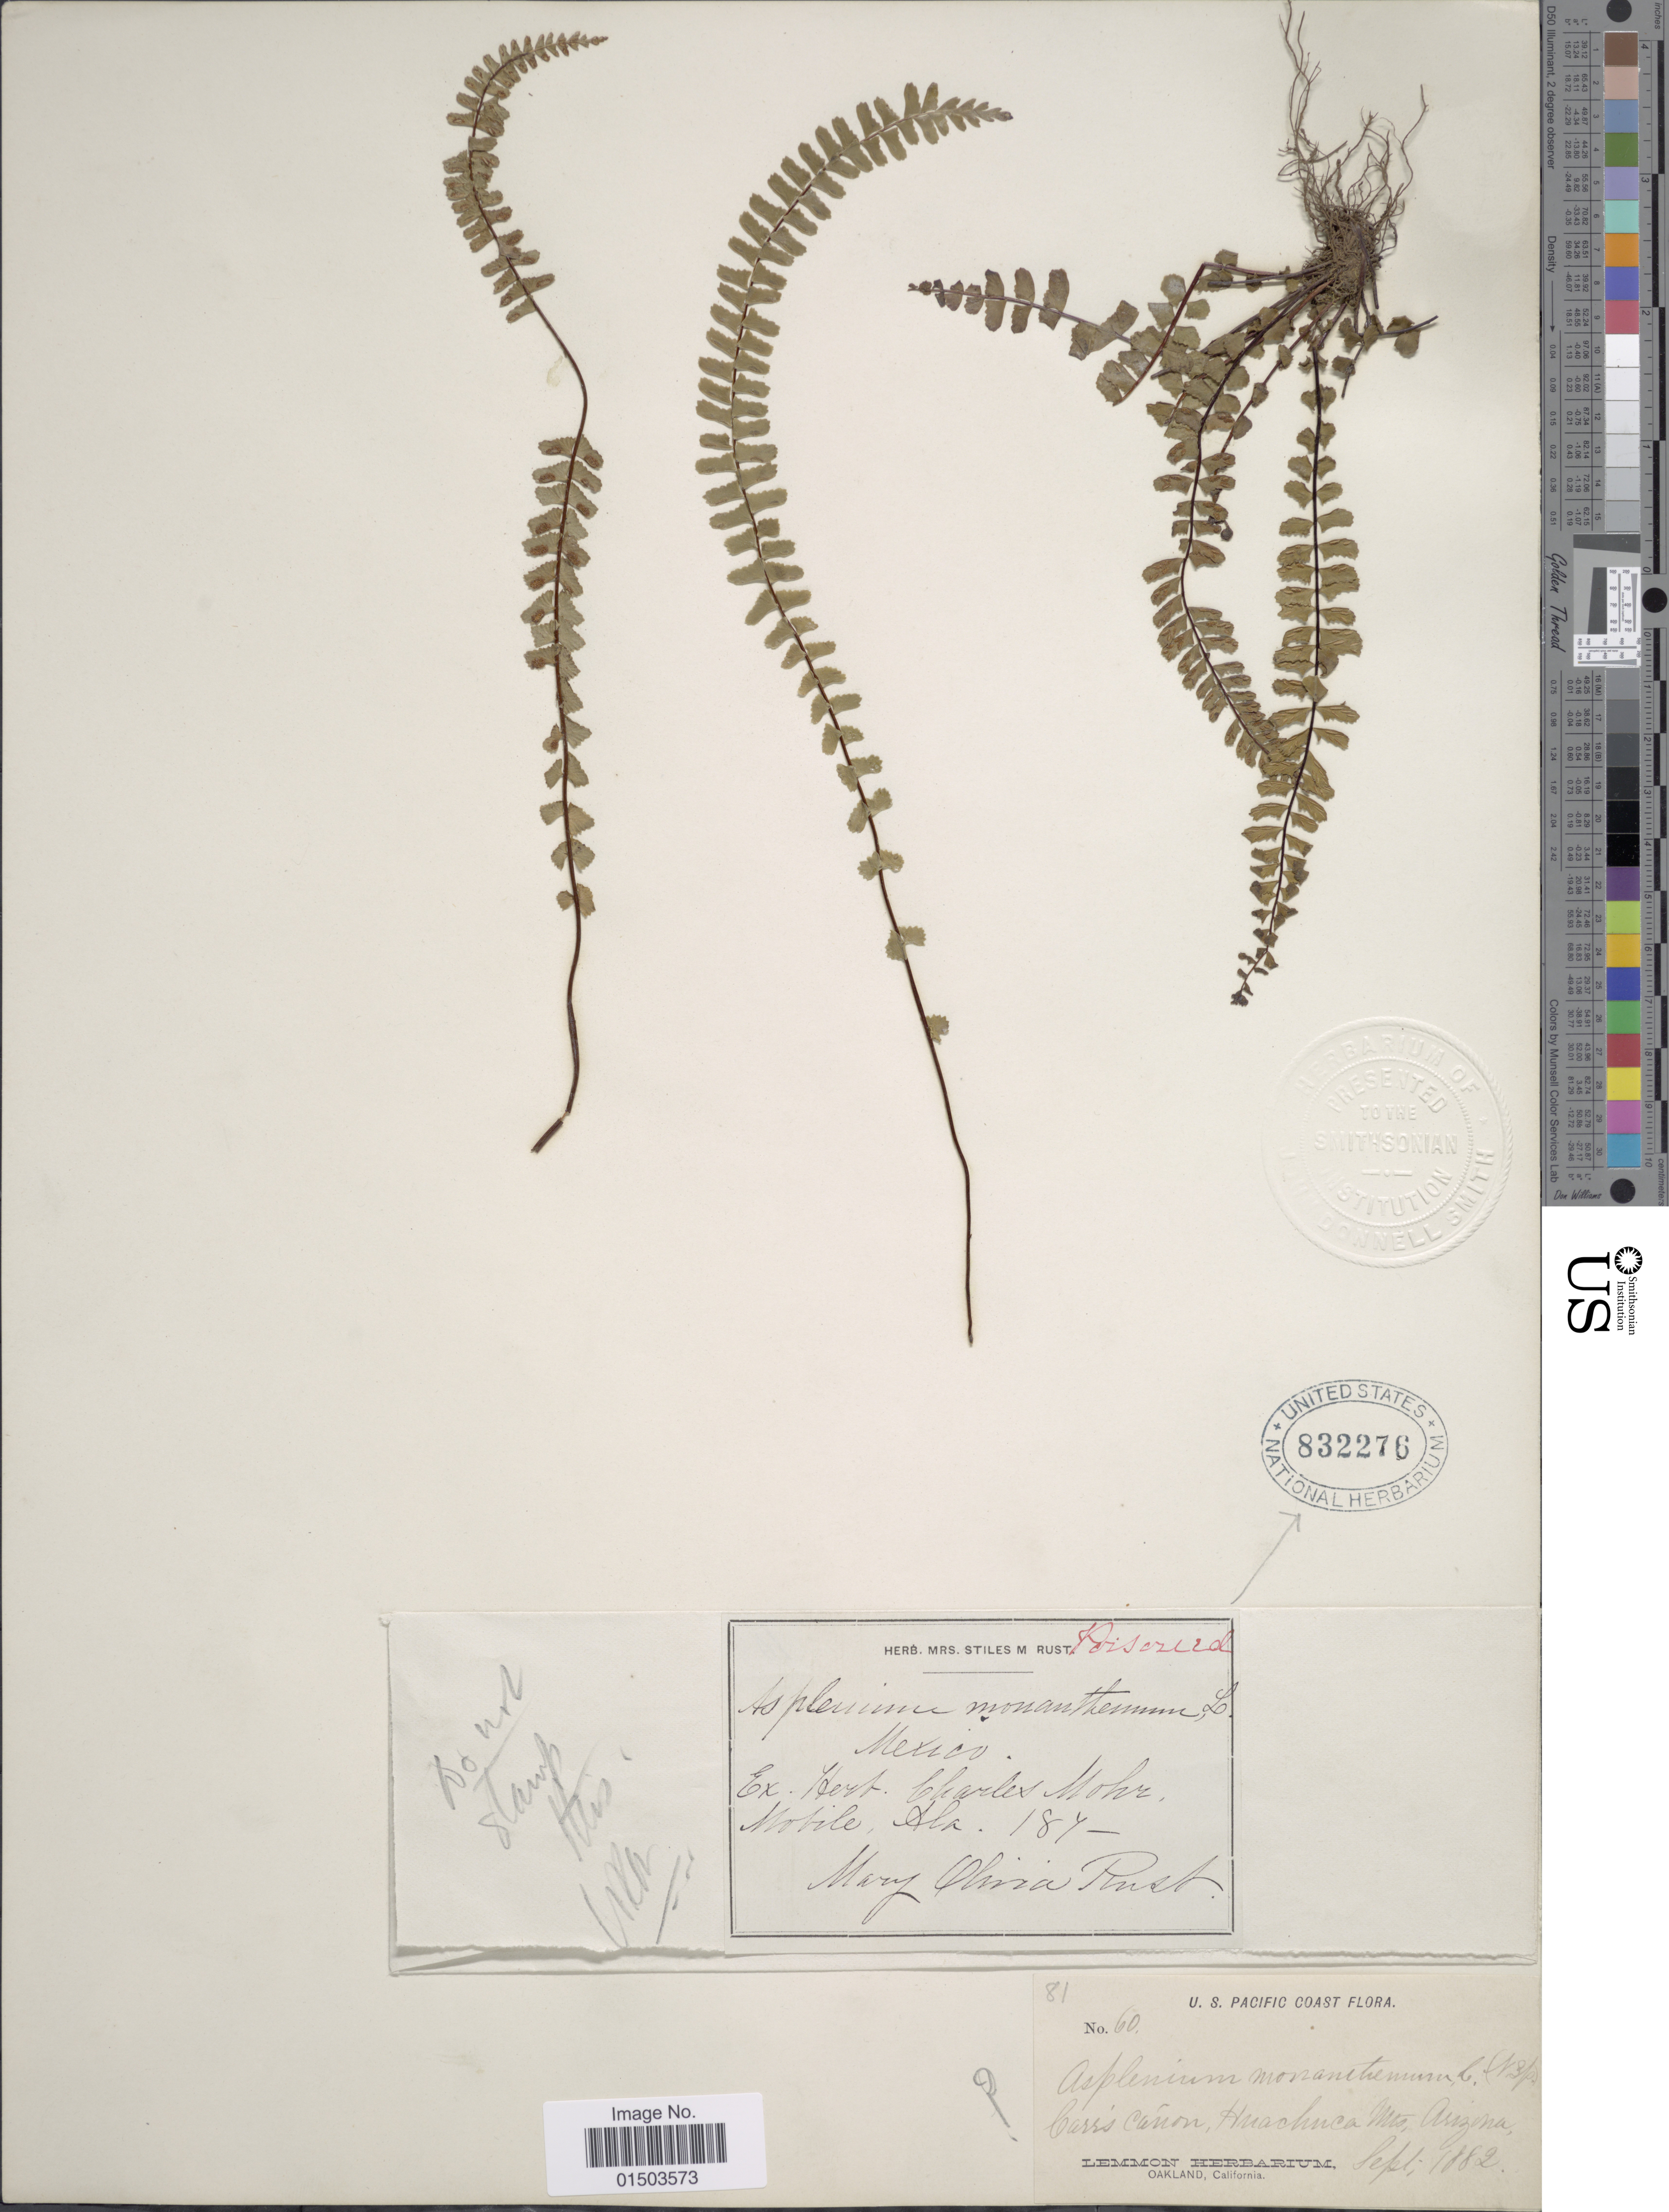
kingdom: Plantae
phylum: Tracheophyta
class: Polypodiopsida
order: Polypodiales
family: Aspleniaceae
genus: Asplenium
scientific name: Asplenium monanthes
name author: L.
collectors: ex herb. Lemmon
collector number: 60/81*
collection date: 1882-09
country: United States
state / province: Arizona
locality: Carris Canon, Huachuca Mts. Arizona.